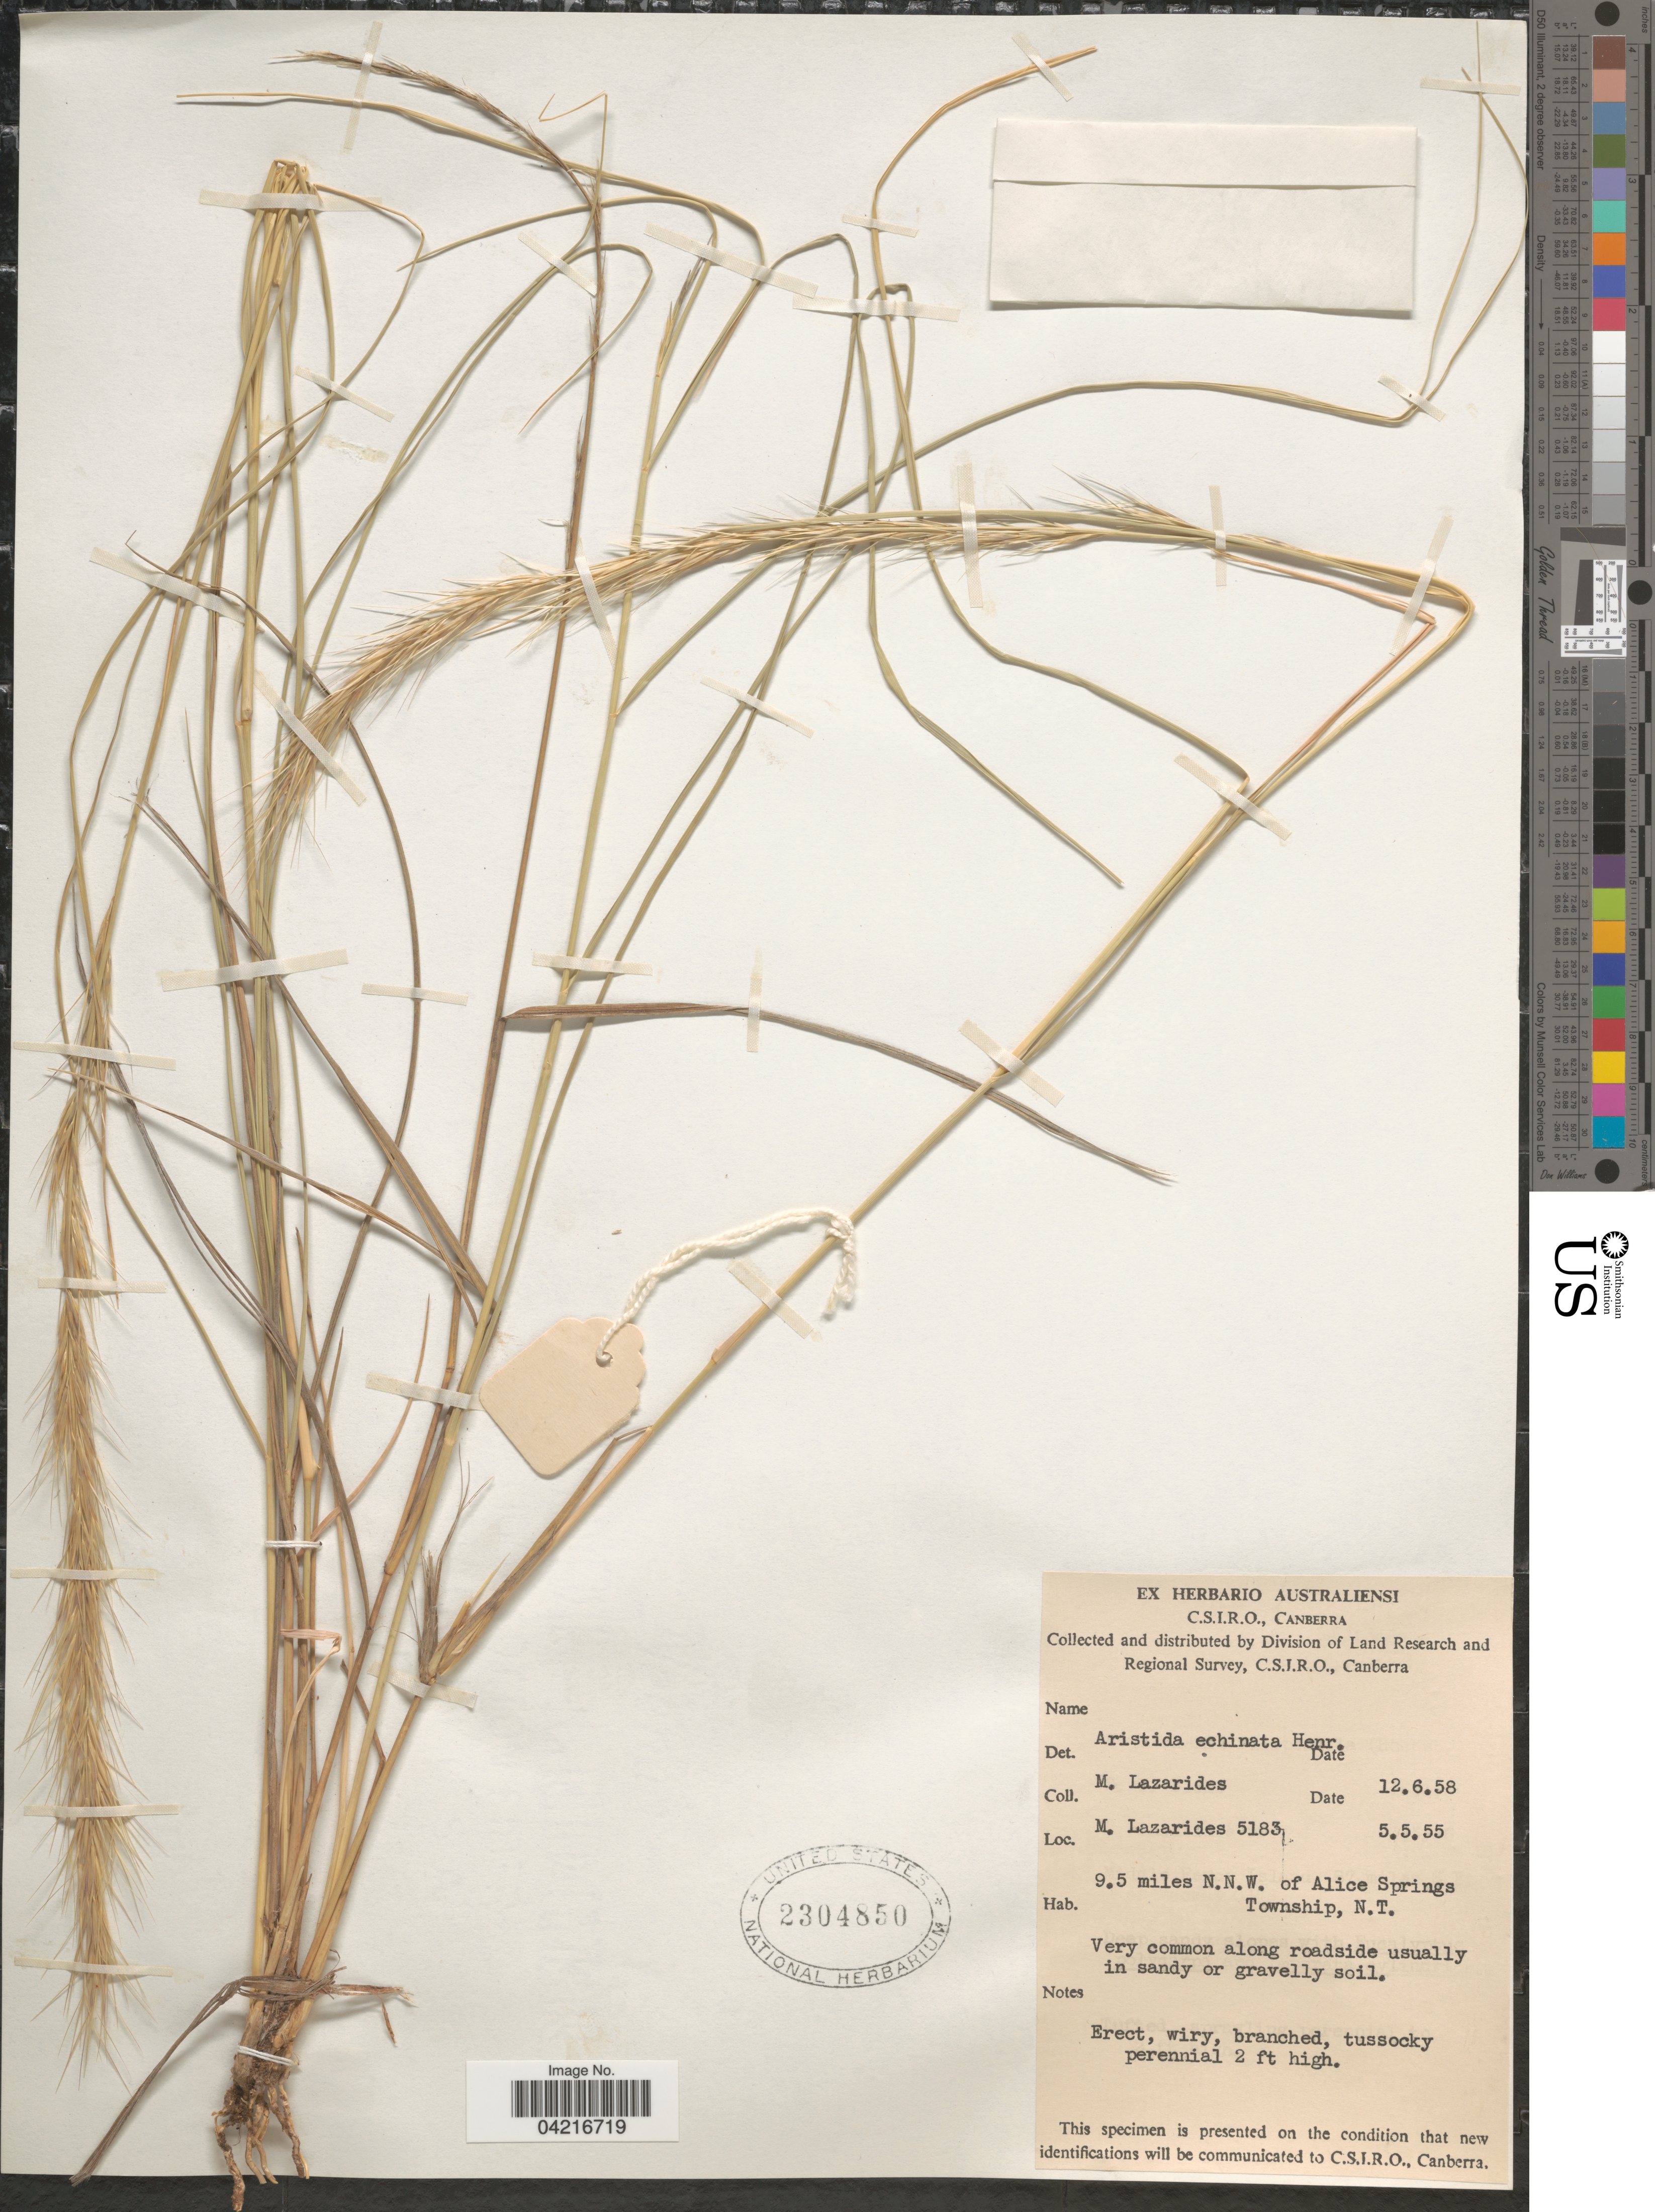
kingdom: Plantae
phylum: Tracheophyta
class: Liliopsida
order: Poales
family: Poaceae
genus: Aristida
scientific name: Aristida echinata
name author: Henr.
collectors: M. Lazarides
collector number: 5183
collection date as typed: Transcribed d/m/y: 5/5/55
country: Australia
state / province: Northern Territory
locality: Division of Land Research and Regional Survey, C.S.I.R.O. 9.5 miles N.N.W. of Alice Springs Township, N.T.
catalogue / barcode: US 2304850